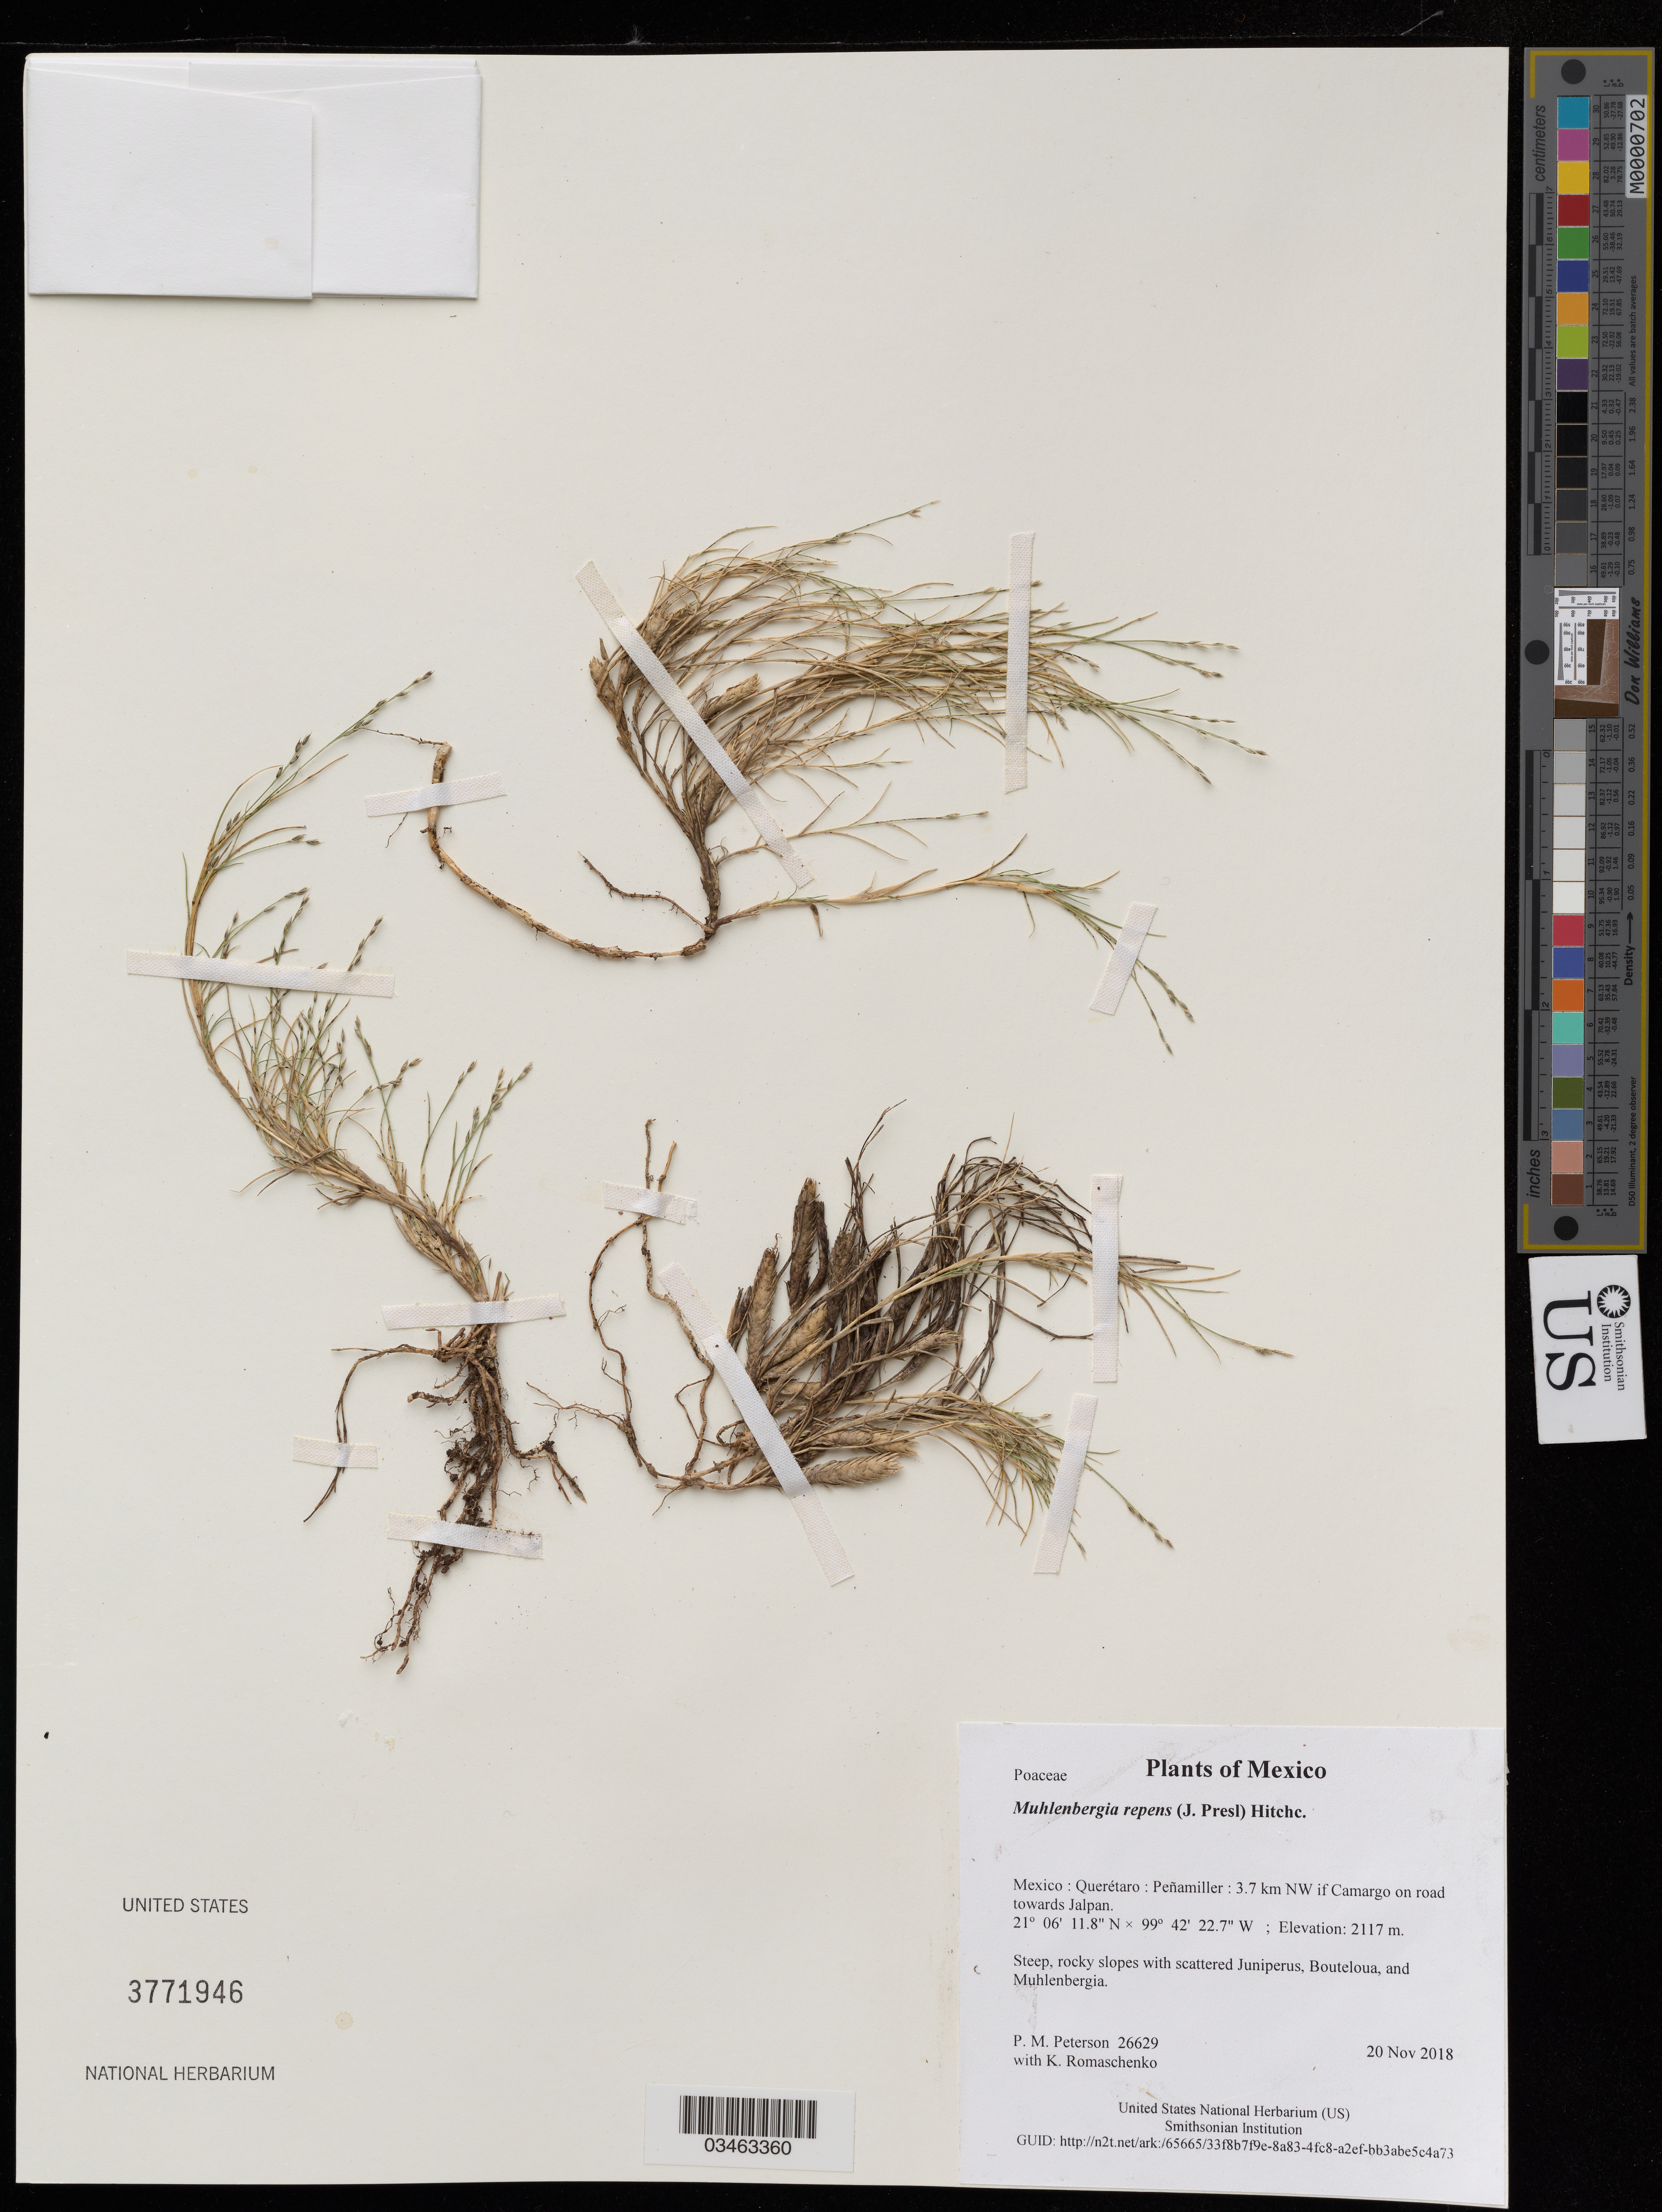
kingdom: Plantae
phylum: Tracheophyta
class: Liliopsida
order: Poales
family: Poaceae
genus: Muhlenbergia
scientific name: Muhlenbergia repens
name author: (J. Presl) Hitchc.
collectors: P. M. Peterson & K. Romaschenko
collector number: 26629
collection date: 2018-11-20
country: Mexico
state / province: Querétaro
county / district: Peñamiller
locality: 3.7 km NW if Camargo on road towards Jalpan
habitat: Steep, rocky slopes with scattered Juniperus, Bouteloua, and Muhlenbergia.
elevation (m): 2117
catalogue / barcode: US 3771946